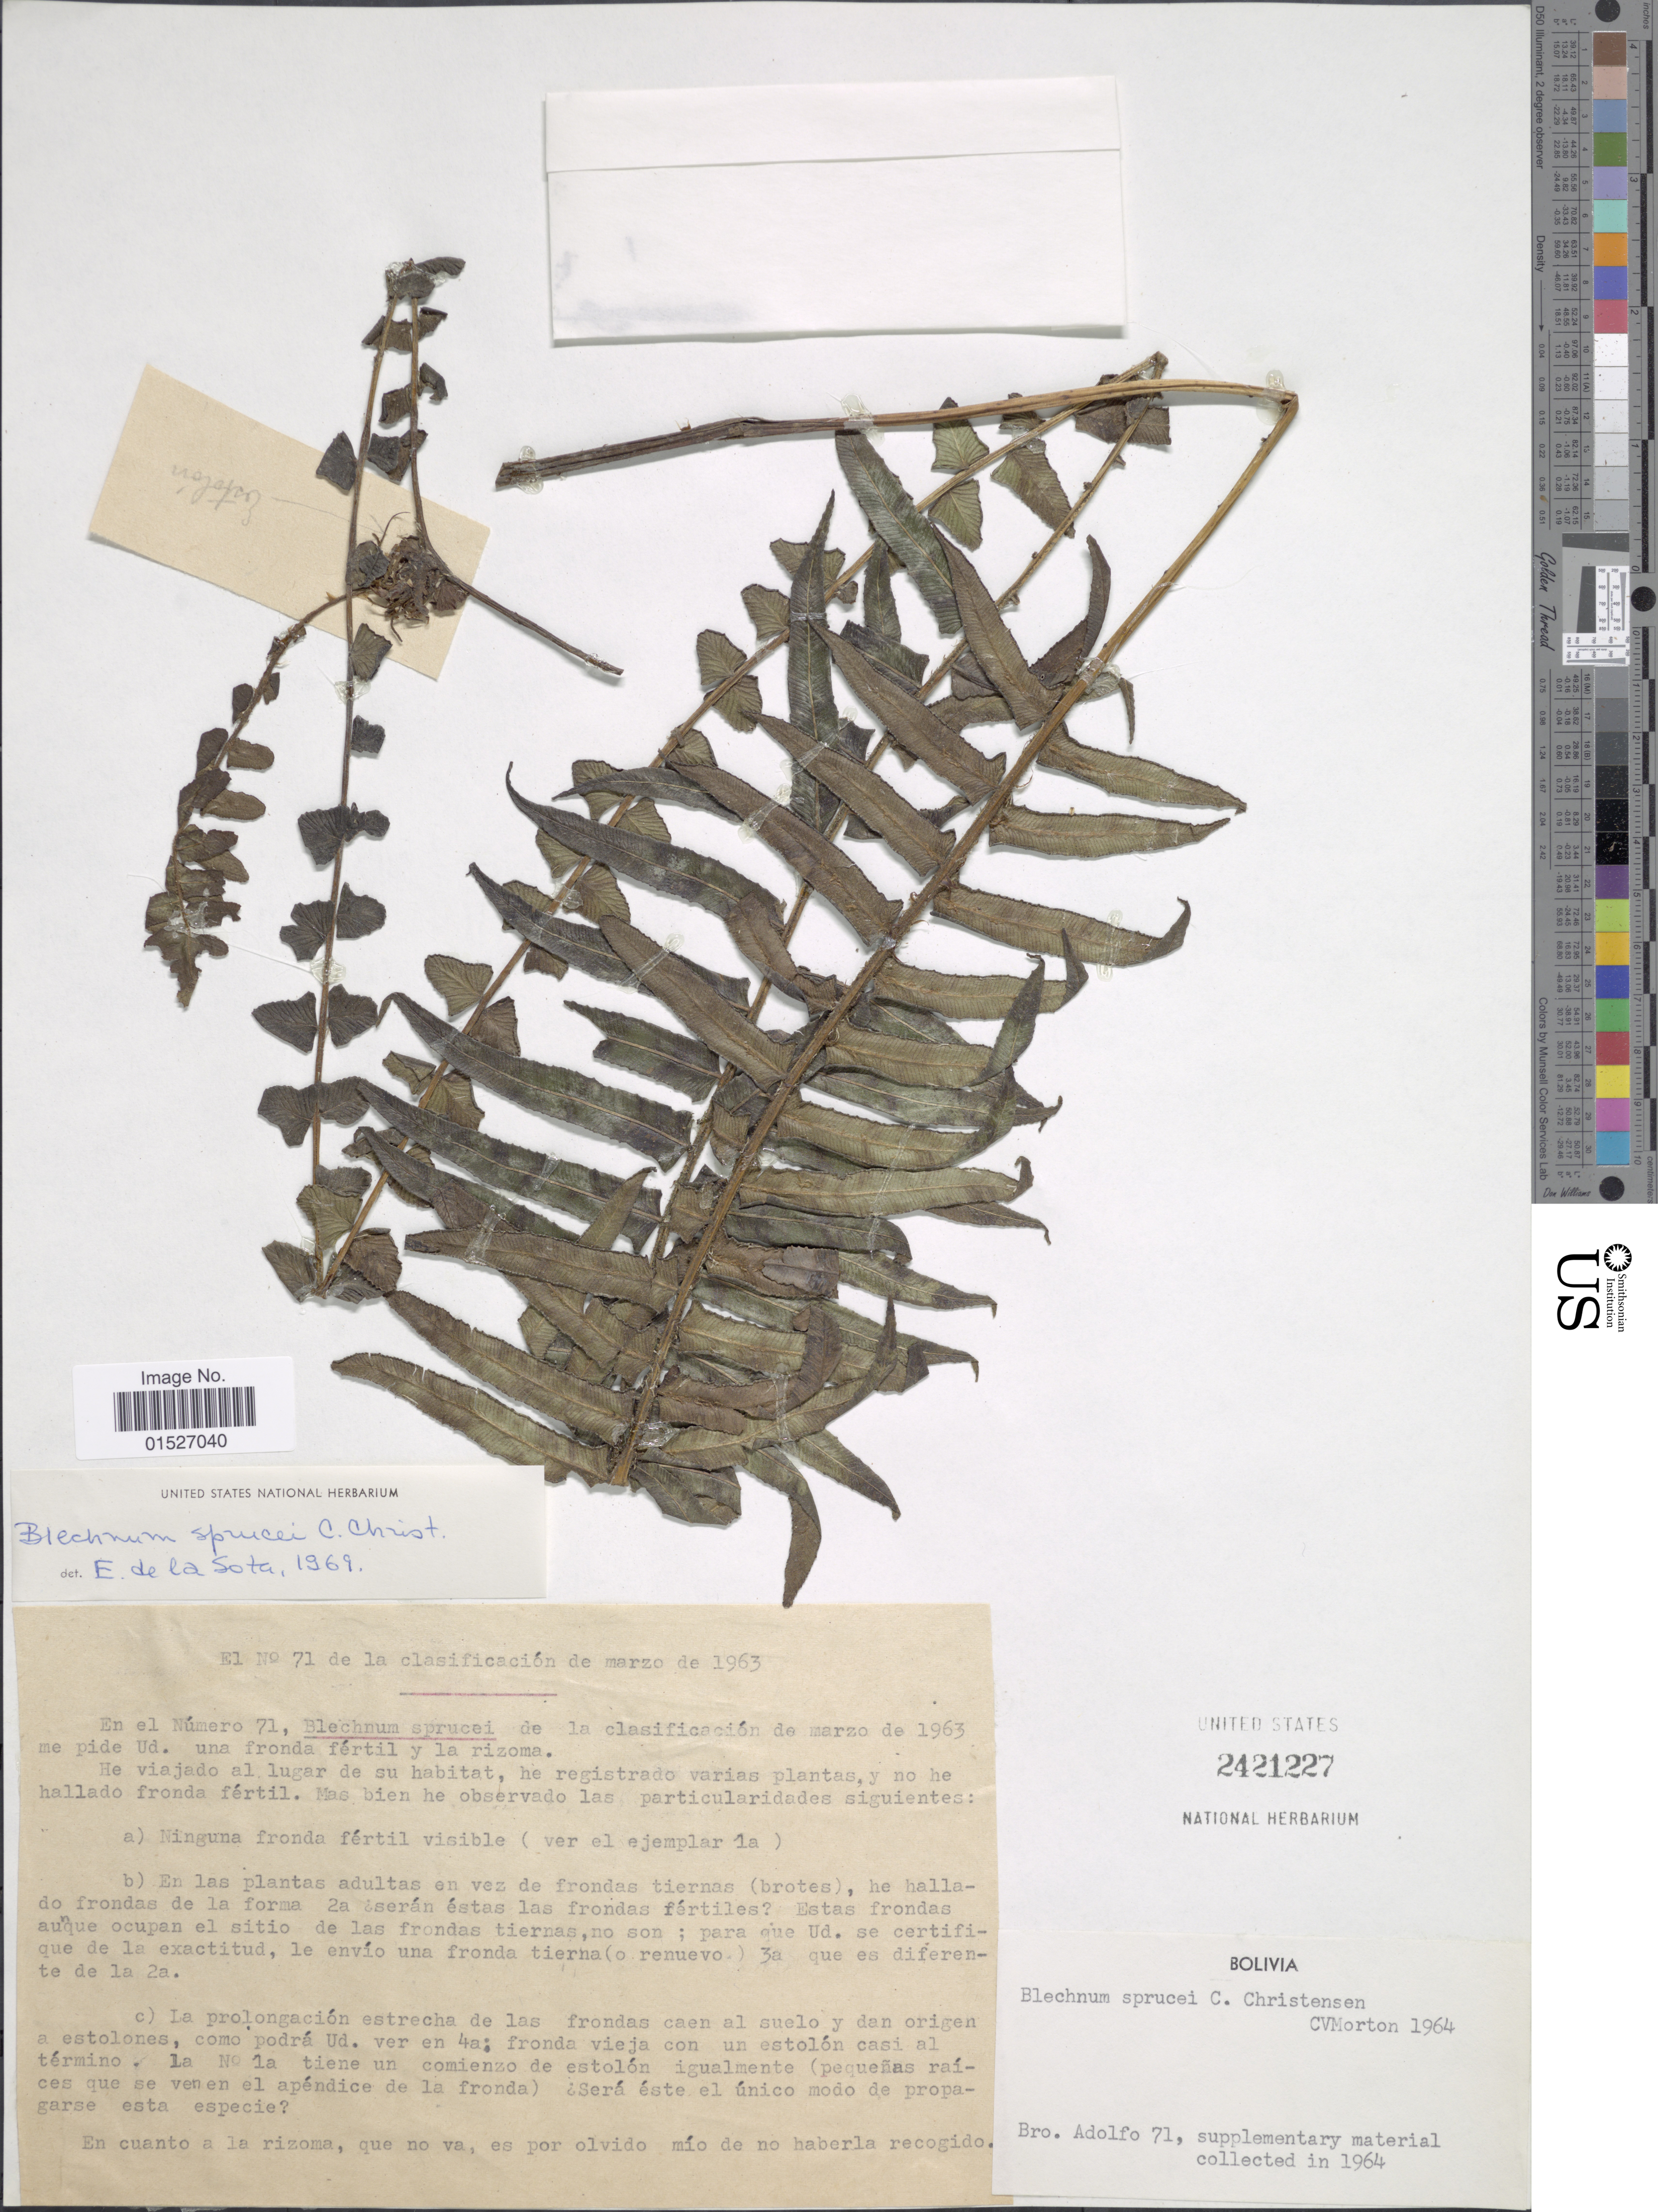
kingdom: Plantae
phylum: Tracheophyta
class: Polypodiopsida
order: Polypodiales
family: Blechnaceae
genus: Blechnum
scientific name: Blechnum sprucei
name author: C. Chr.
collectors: Bro. Adolfo M.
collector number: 71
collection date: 1964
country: Bolivia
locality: Bolivia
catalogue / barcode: US 2421227